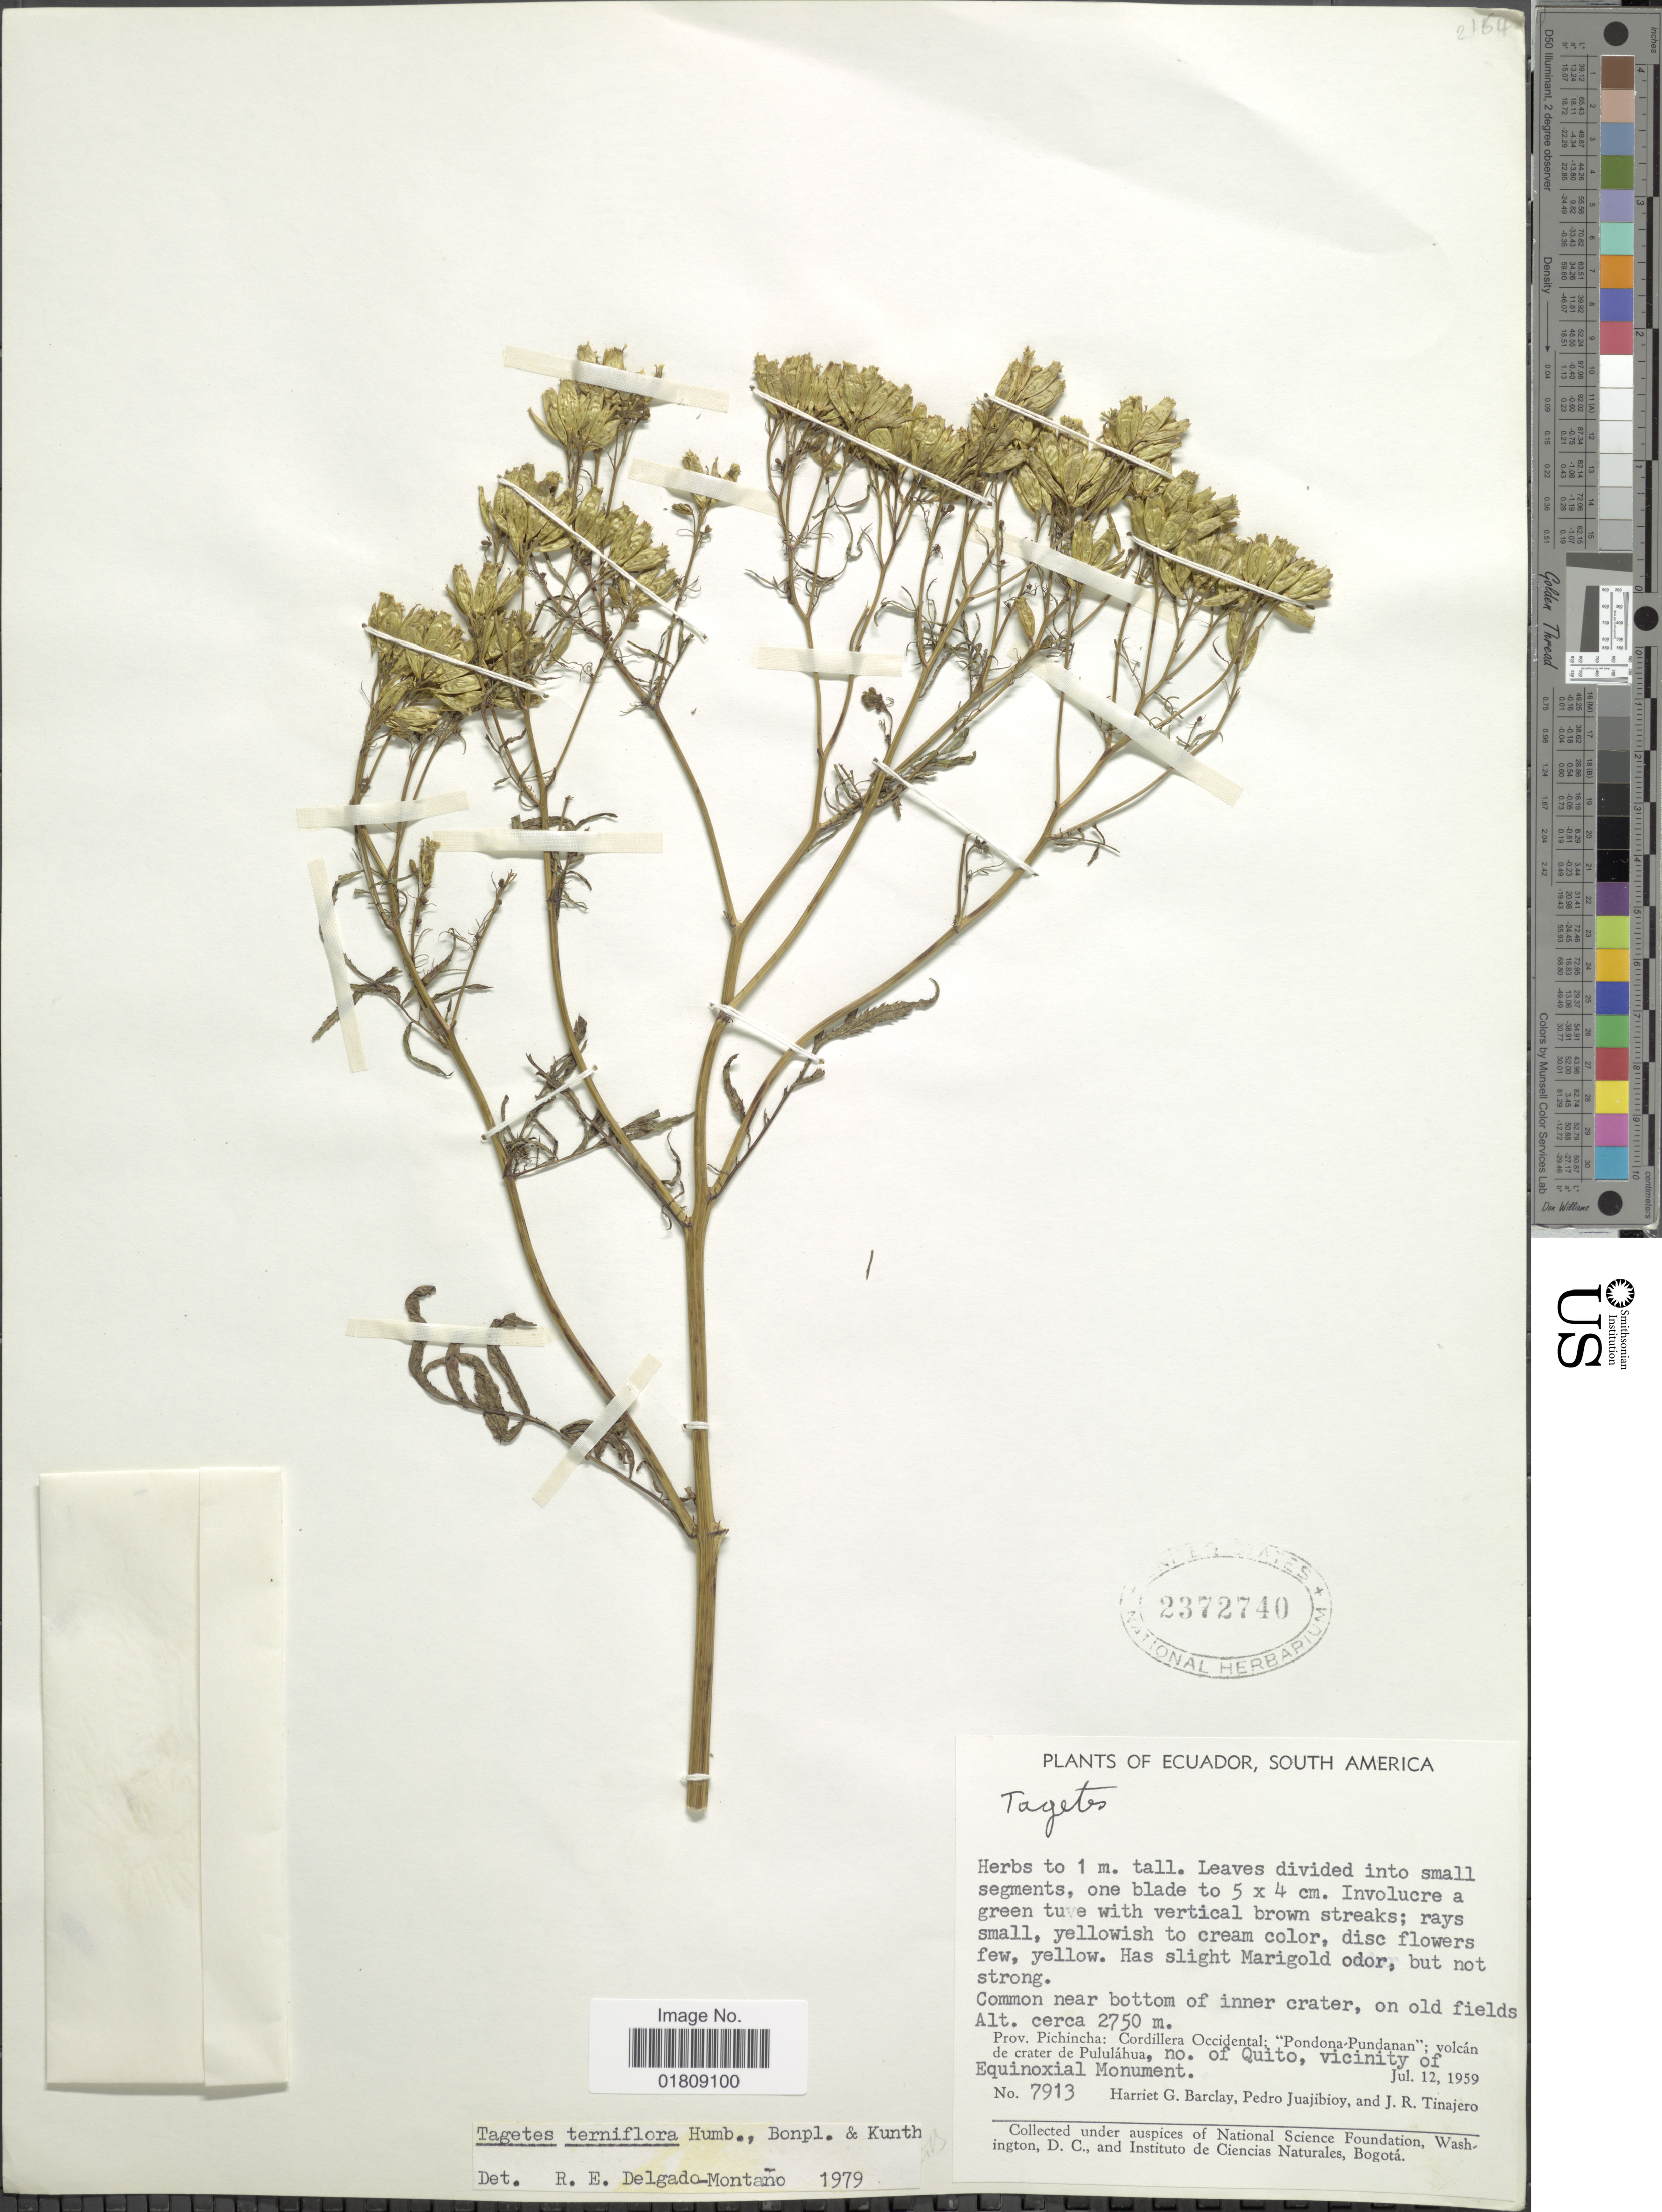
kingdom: Plantae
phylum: Tracheophyta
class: Magnoliopsida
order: Asterales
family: Asteraceae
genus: Tagetes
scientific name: Tagetes terniflora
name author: Kunth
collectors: H. G. Barclay, P. Juajibioy & J. Tinajero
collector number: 7913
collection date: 1959-07-12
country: Ecuador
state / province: Pichincha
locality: South America, Cordillera Occidental, Pondona-Pundanan, volcan de crater de Pululahua, no. of Quito, vicinity of Equinoxial Monument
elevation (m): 2750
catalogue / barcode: US 2372740